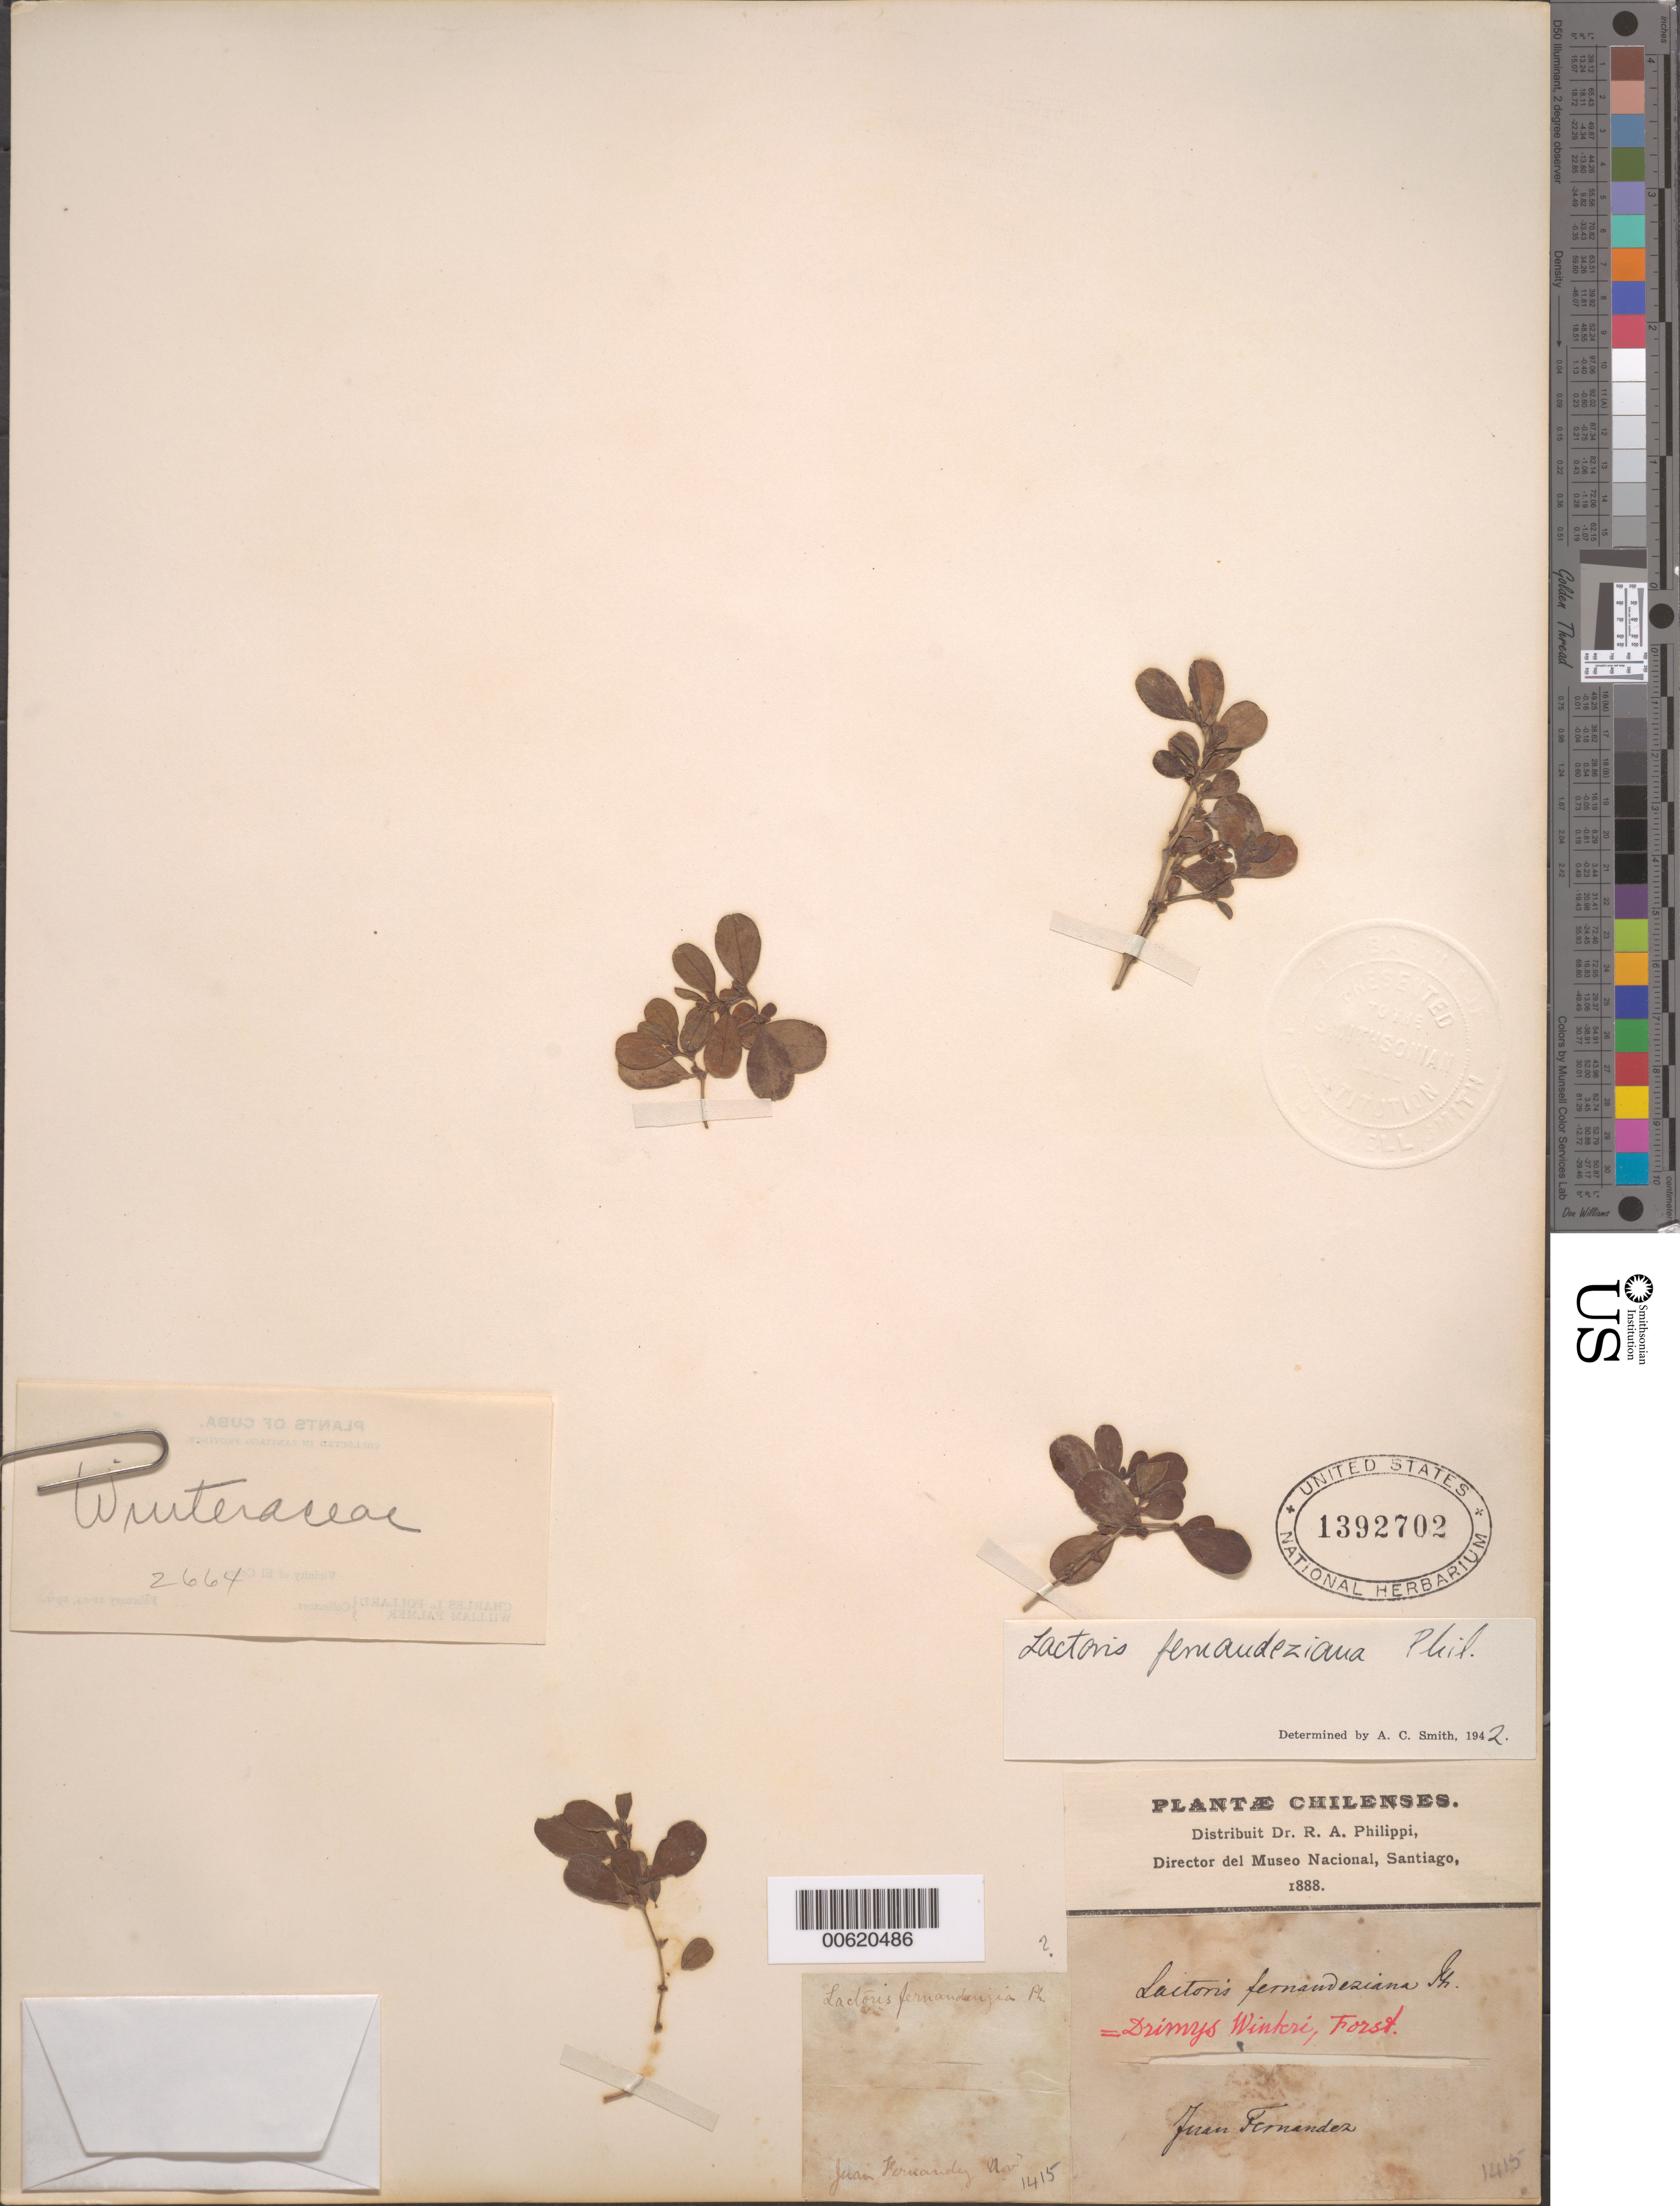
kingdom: Plantae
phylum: Tracheophyta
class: Magnoliopsida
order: Piperales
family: Aristolochiaceae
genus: Lactoris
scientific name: Lactoris fernandeziana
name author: Phil.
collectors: R. A. Philippi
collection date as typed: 1888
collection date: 1888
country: Chile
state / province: Valparaíso (V)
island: Islas Juan Fernández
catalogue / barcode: US 1392702